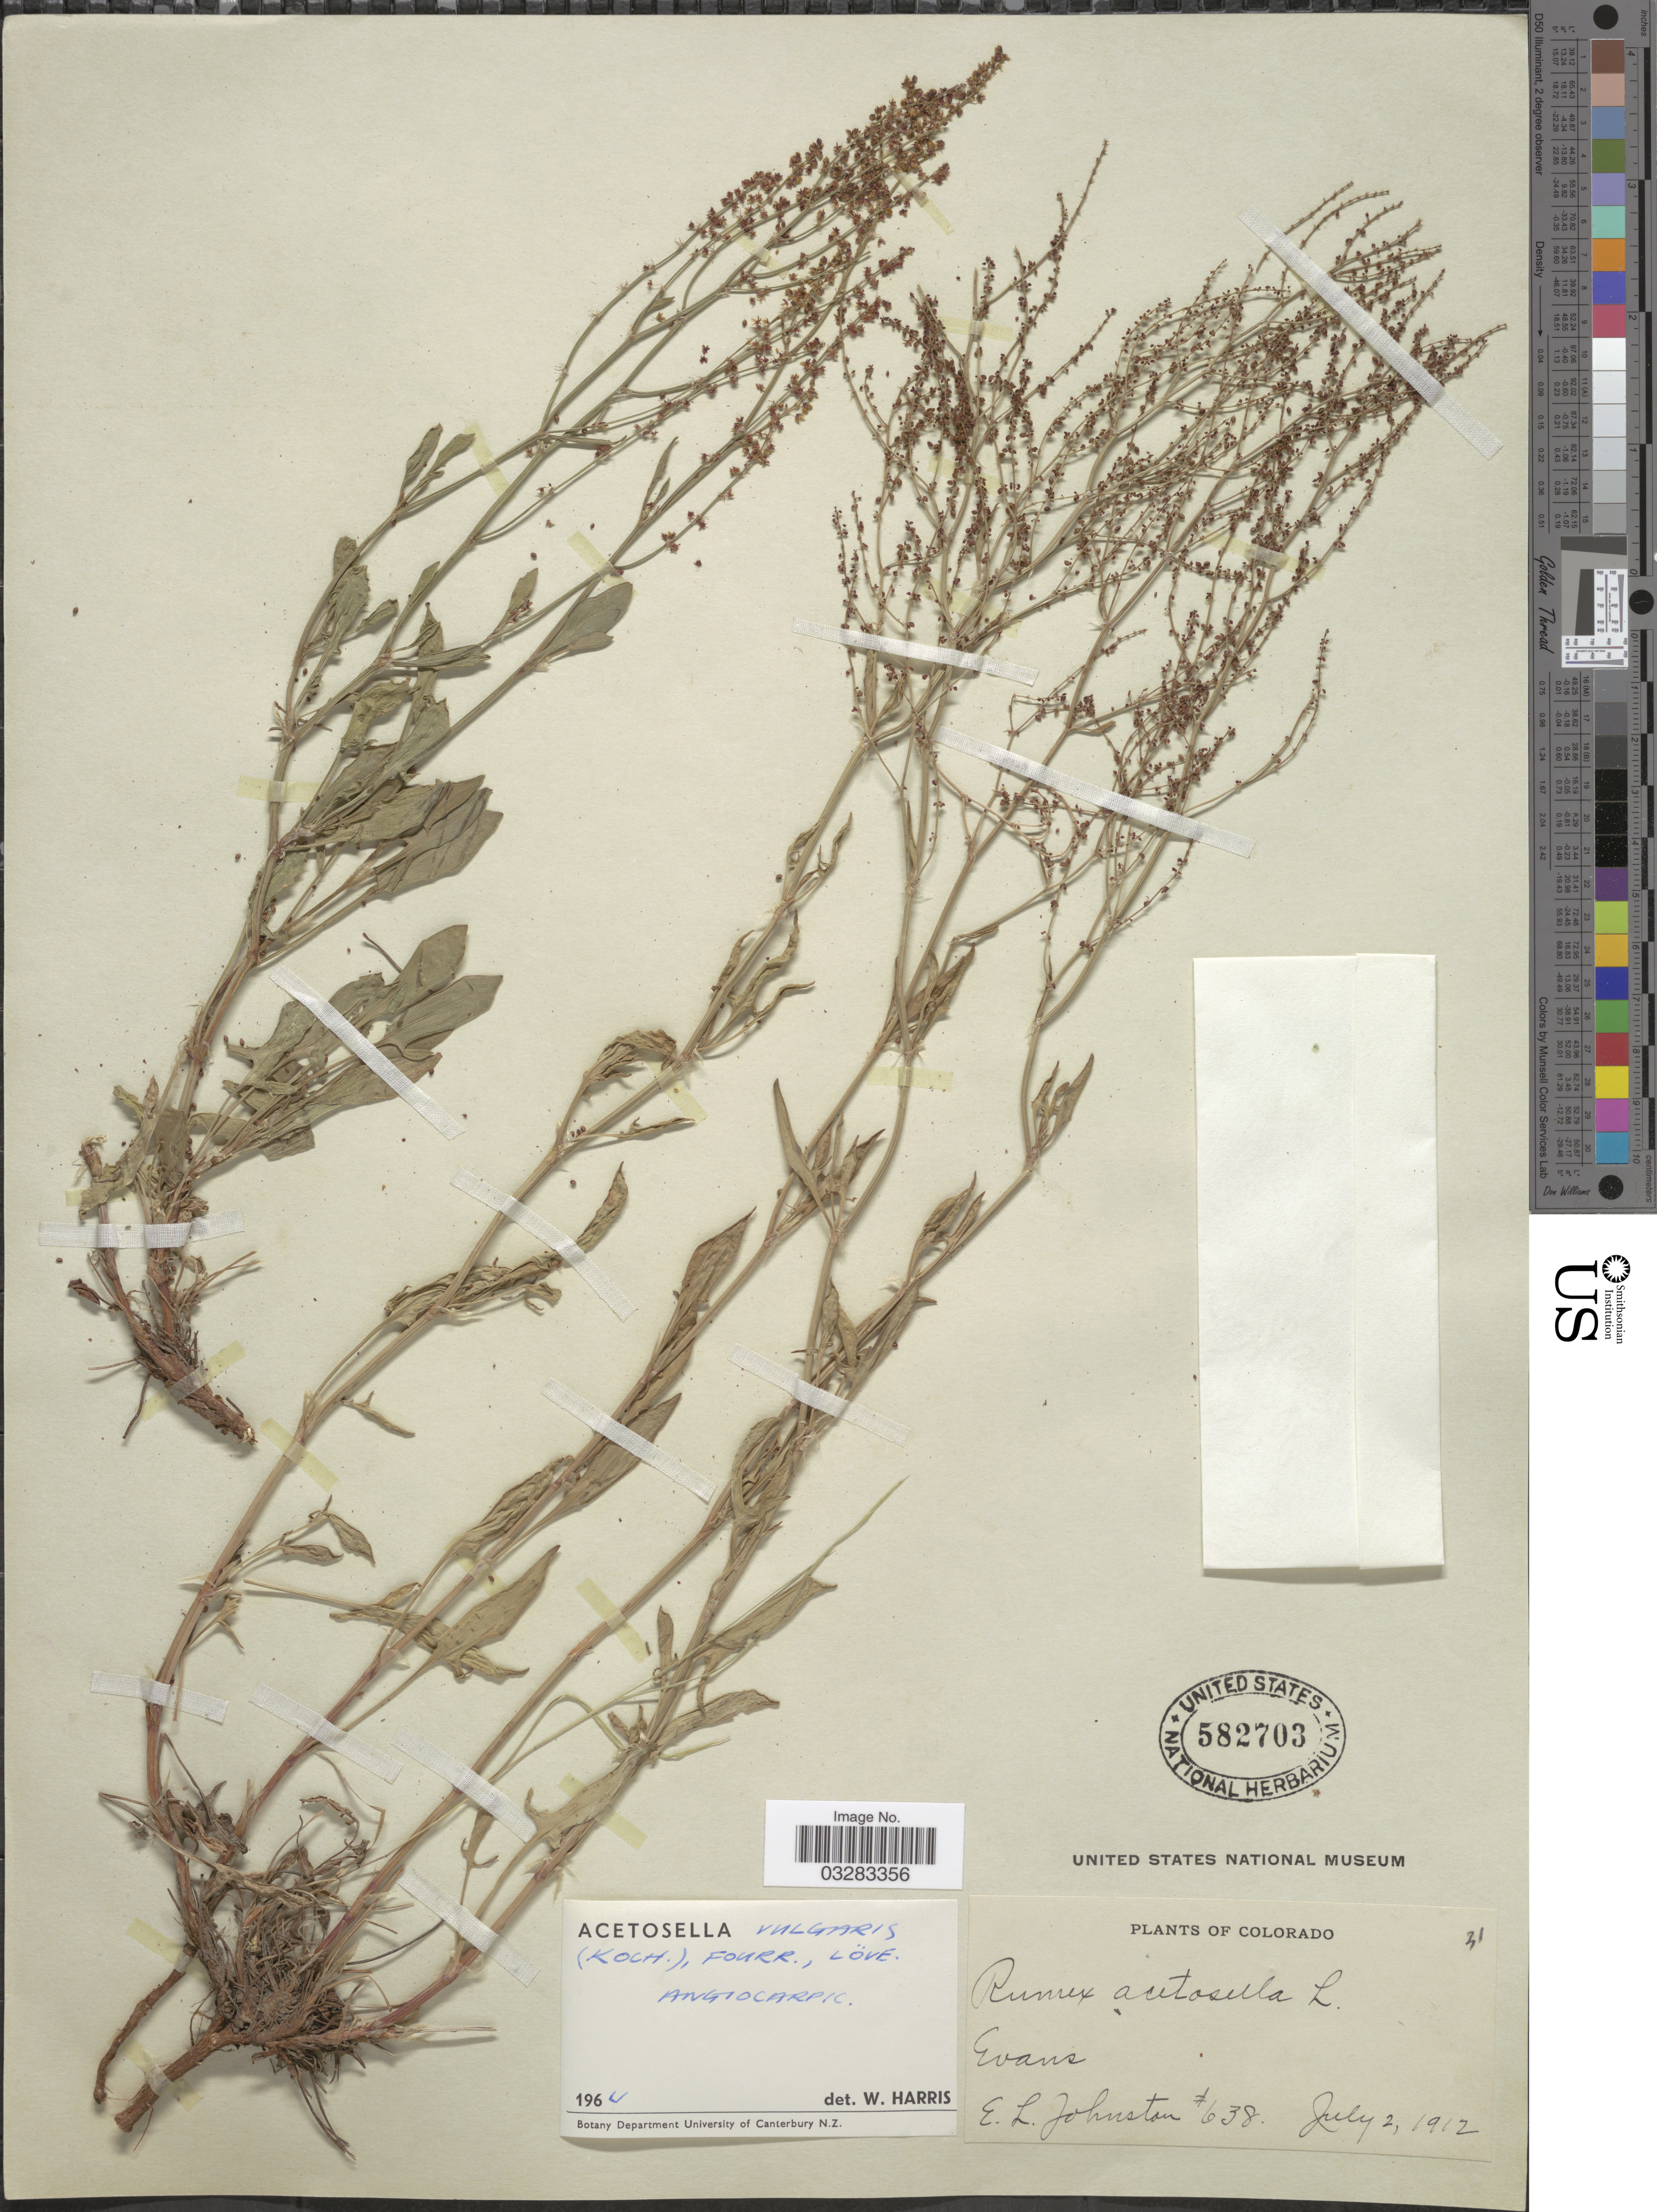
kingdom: Plantae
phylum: Tracheophyta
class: Magnoliopsida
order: Caryophyllales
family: Polygonaceae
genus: Rumex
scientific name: Rumex acetosella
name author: L.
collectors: E. L. Johnston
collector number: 638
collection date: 1912-07-02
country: United States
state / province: Colorado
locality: Evans.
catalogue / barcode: US 582703